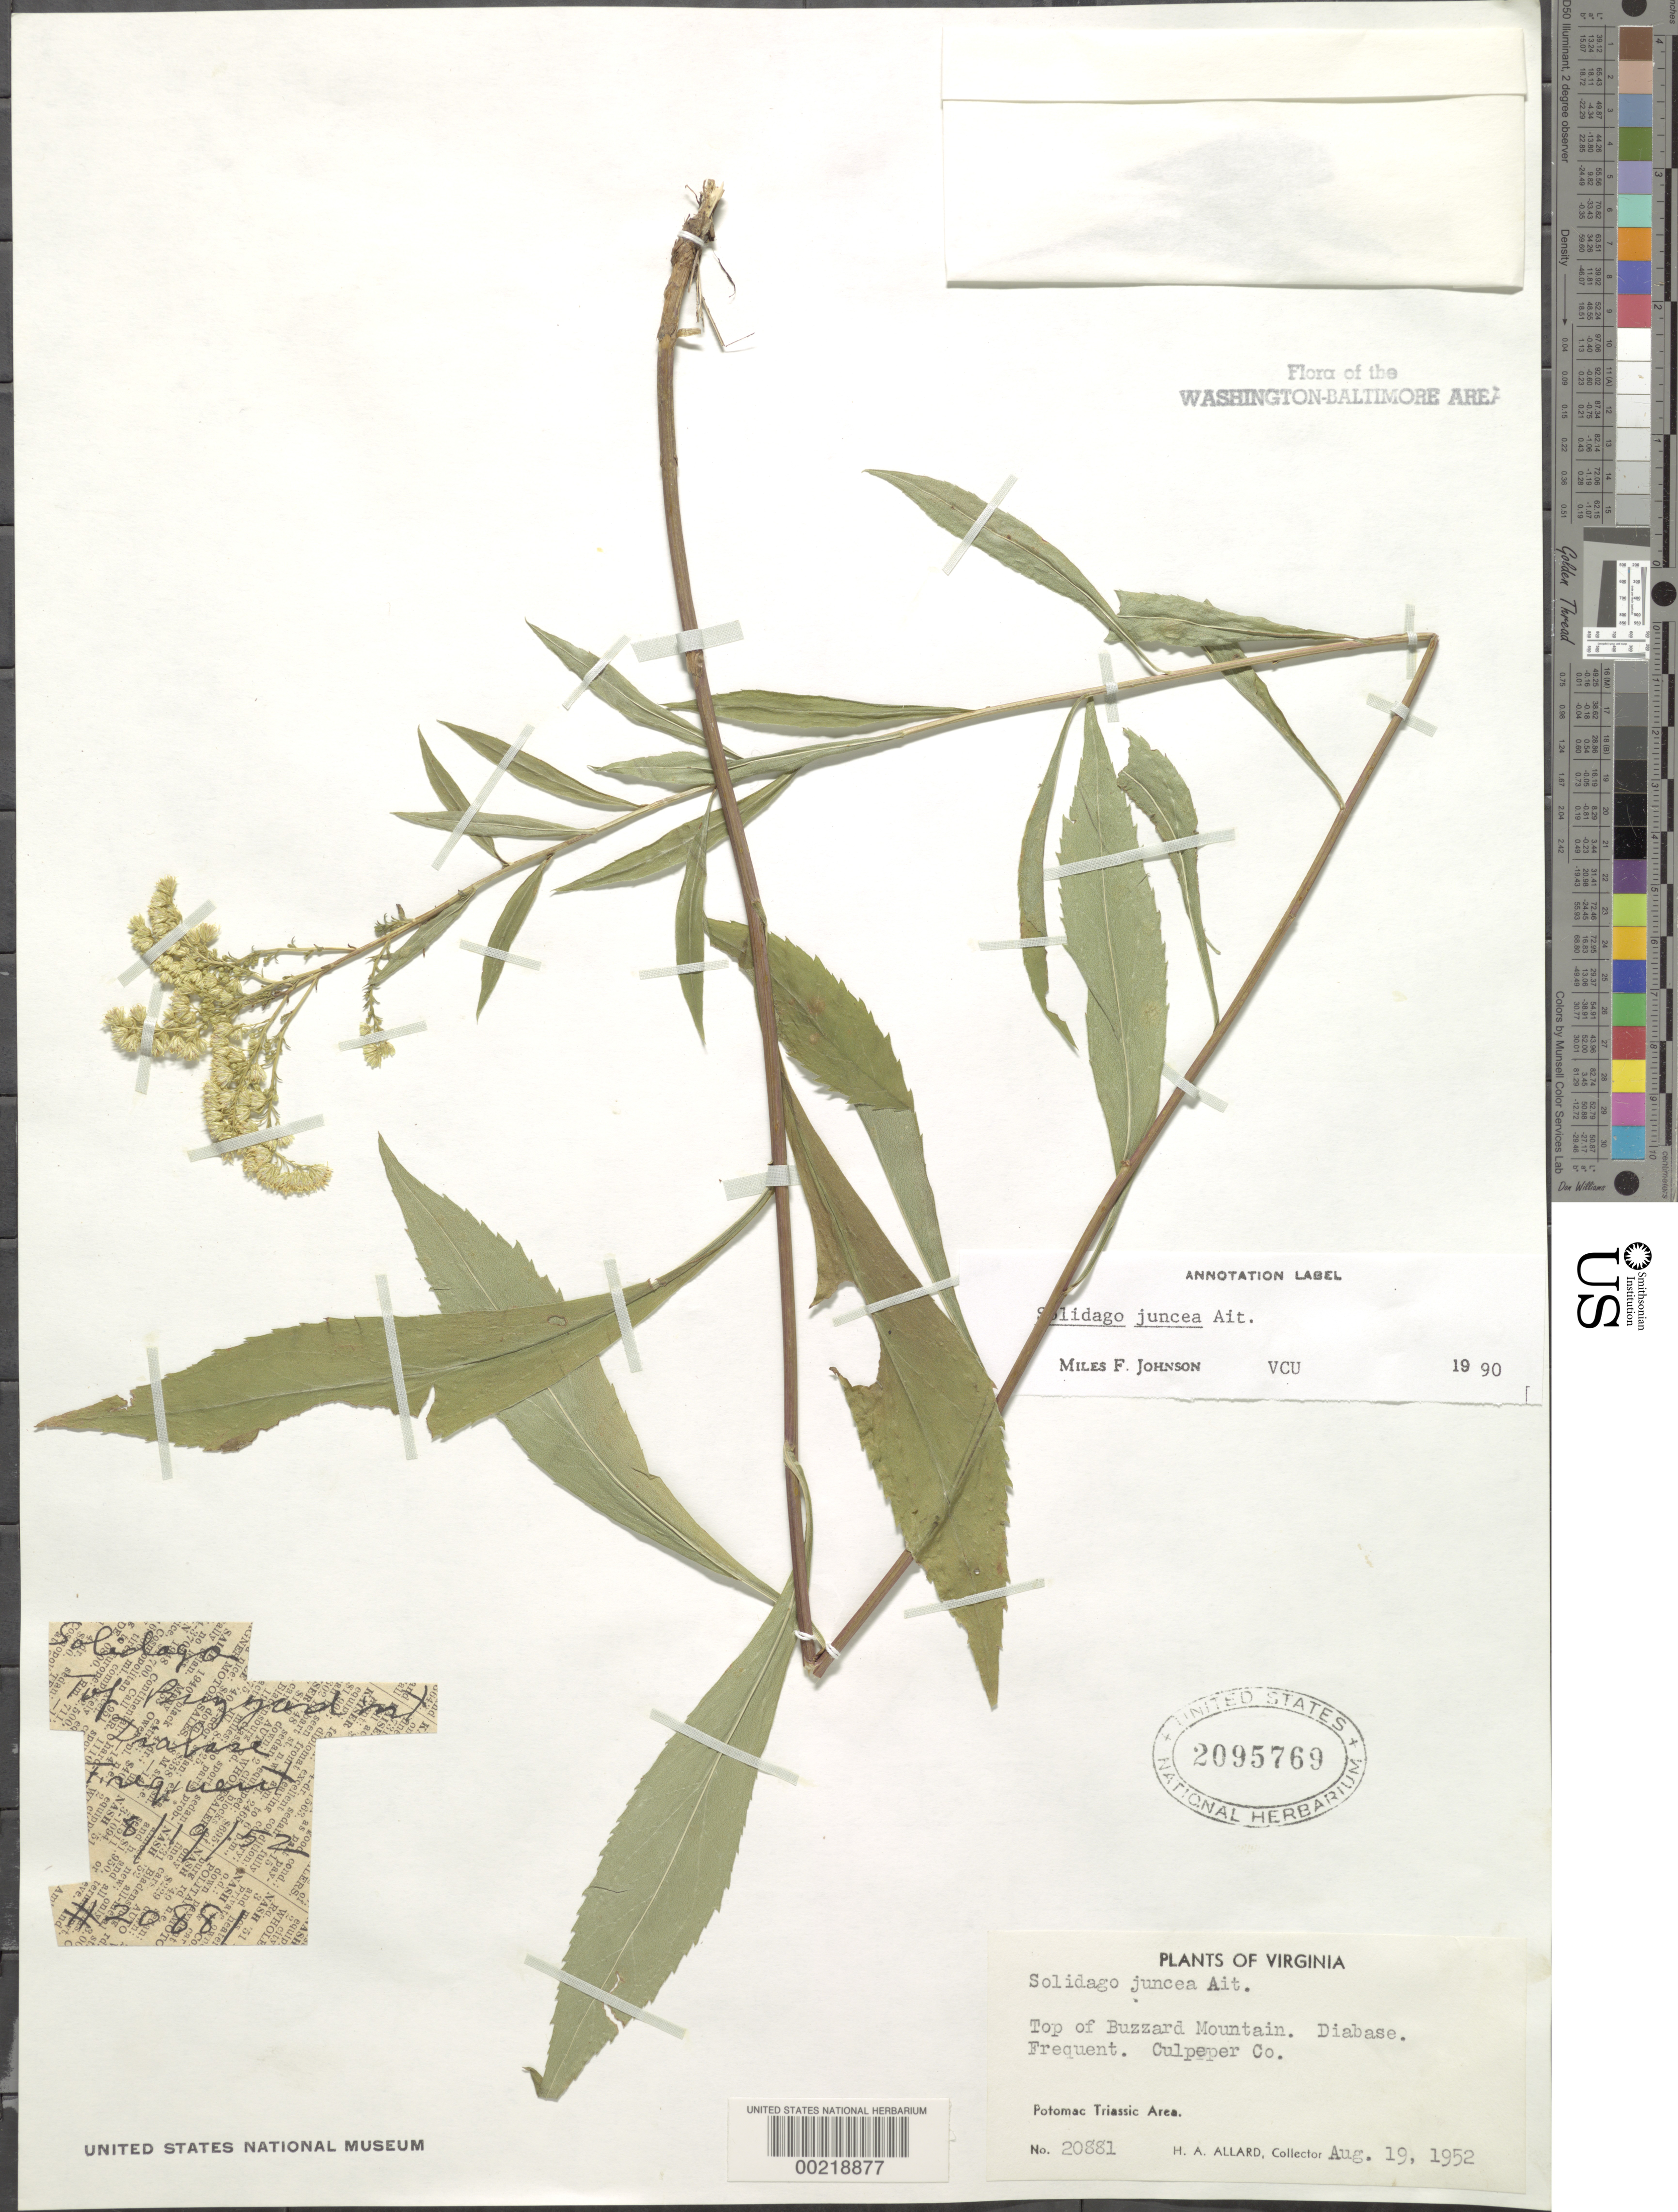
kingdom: Plantae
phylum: Tracheophyta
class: Magnoliopsida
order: Asterales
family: Asteraceae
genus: Solidago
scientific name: Solidago juncea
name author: Aiton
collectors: H. A. Allard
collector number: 20881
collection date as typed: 19 Aug 1952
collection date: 1952-08-19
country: United States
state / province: Virginia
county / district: Culpeper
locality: Buzzard Mountain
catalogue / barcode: US 2095769